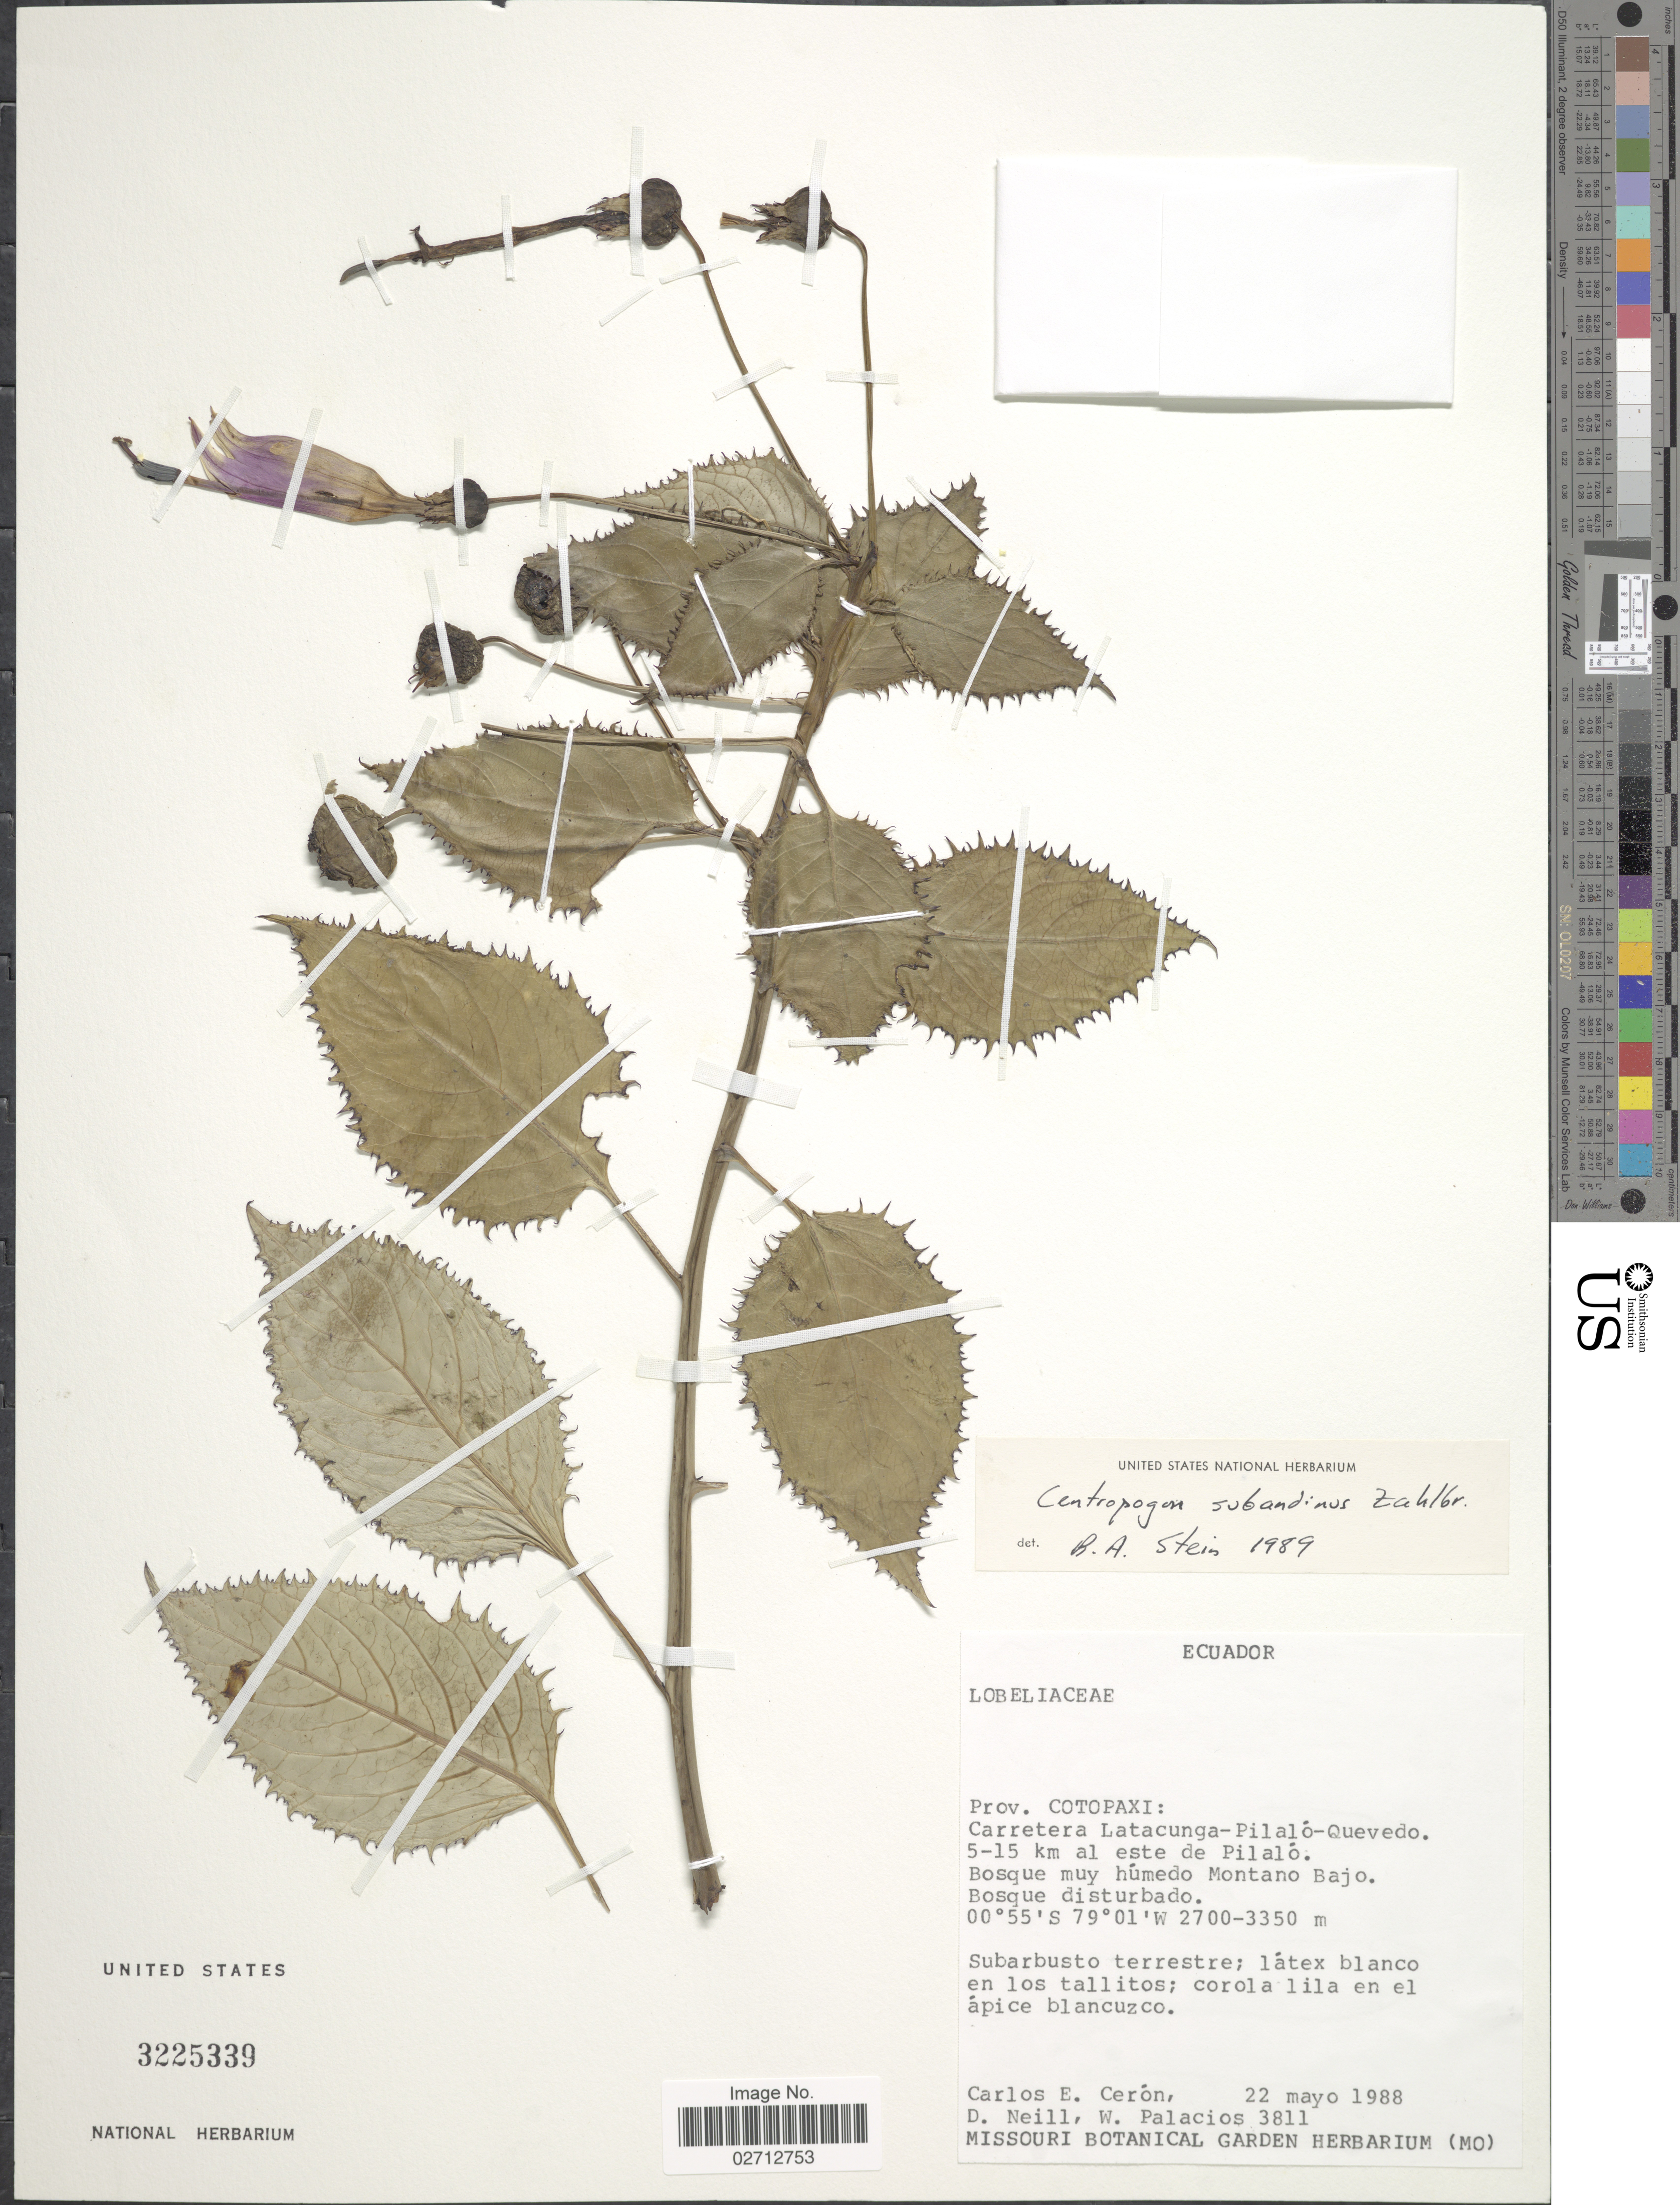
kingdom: Plantae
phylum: Tracheophyta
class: Magnoliopsida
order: Asterales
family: Campanulaceae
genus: Centropogon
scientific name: Centropogon subandinus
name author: Zahlbr.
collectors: C. E. Cerón M., D. Neill & W. Palacios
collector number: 3811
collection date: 1998-05-22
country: Ecuador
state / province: Cotopaxi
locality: Carretera Latacunga-Pilalo-Quevedo. 5-15 km al este de Pilalo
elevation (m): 2700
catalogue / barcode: US 3225339